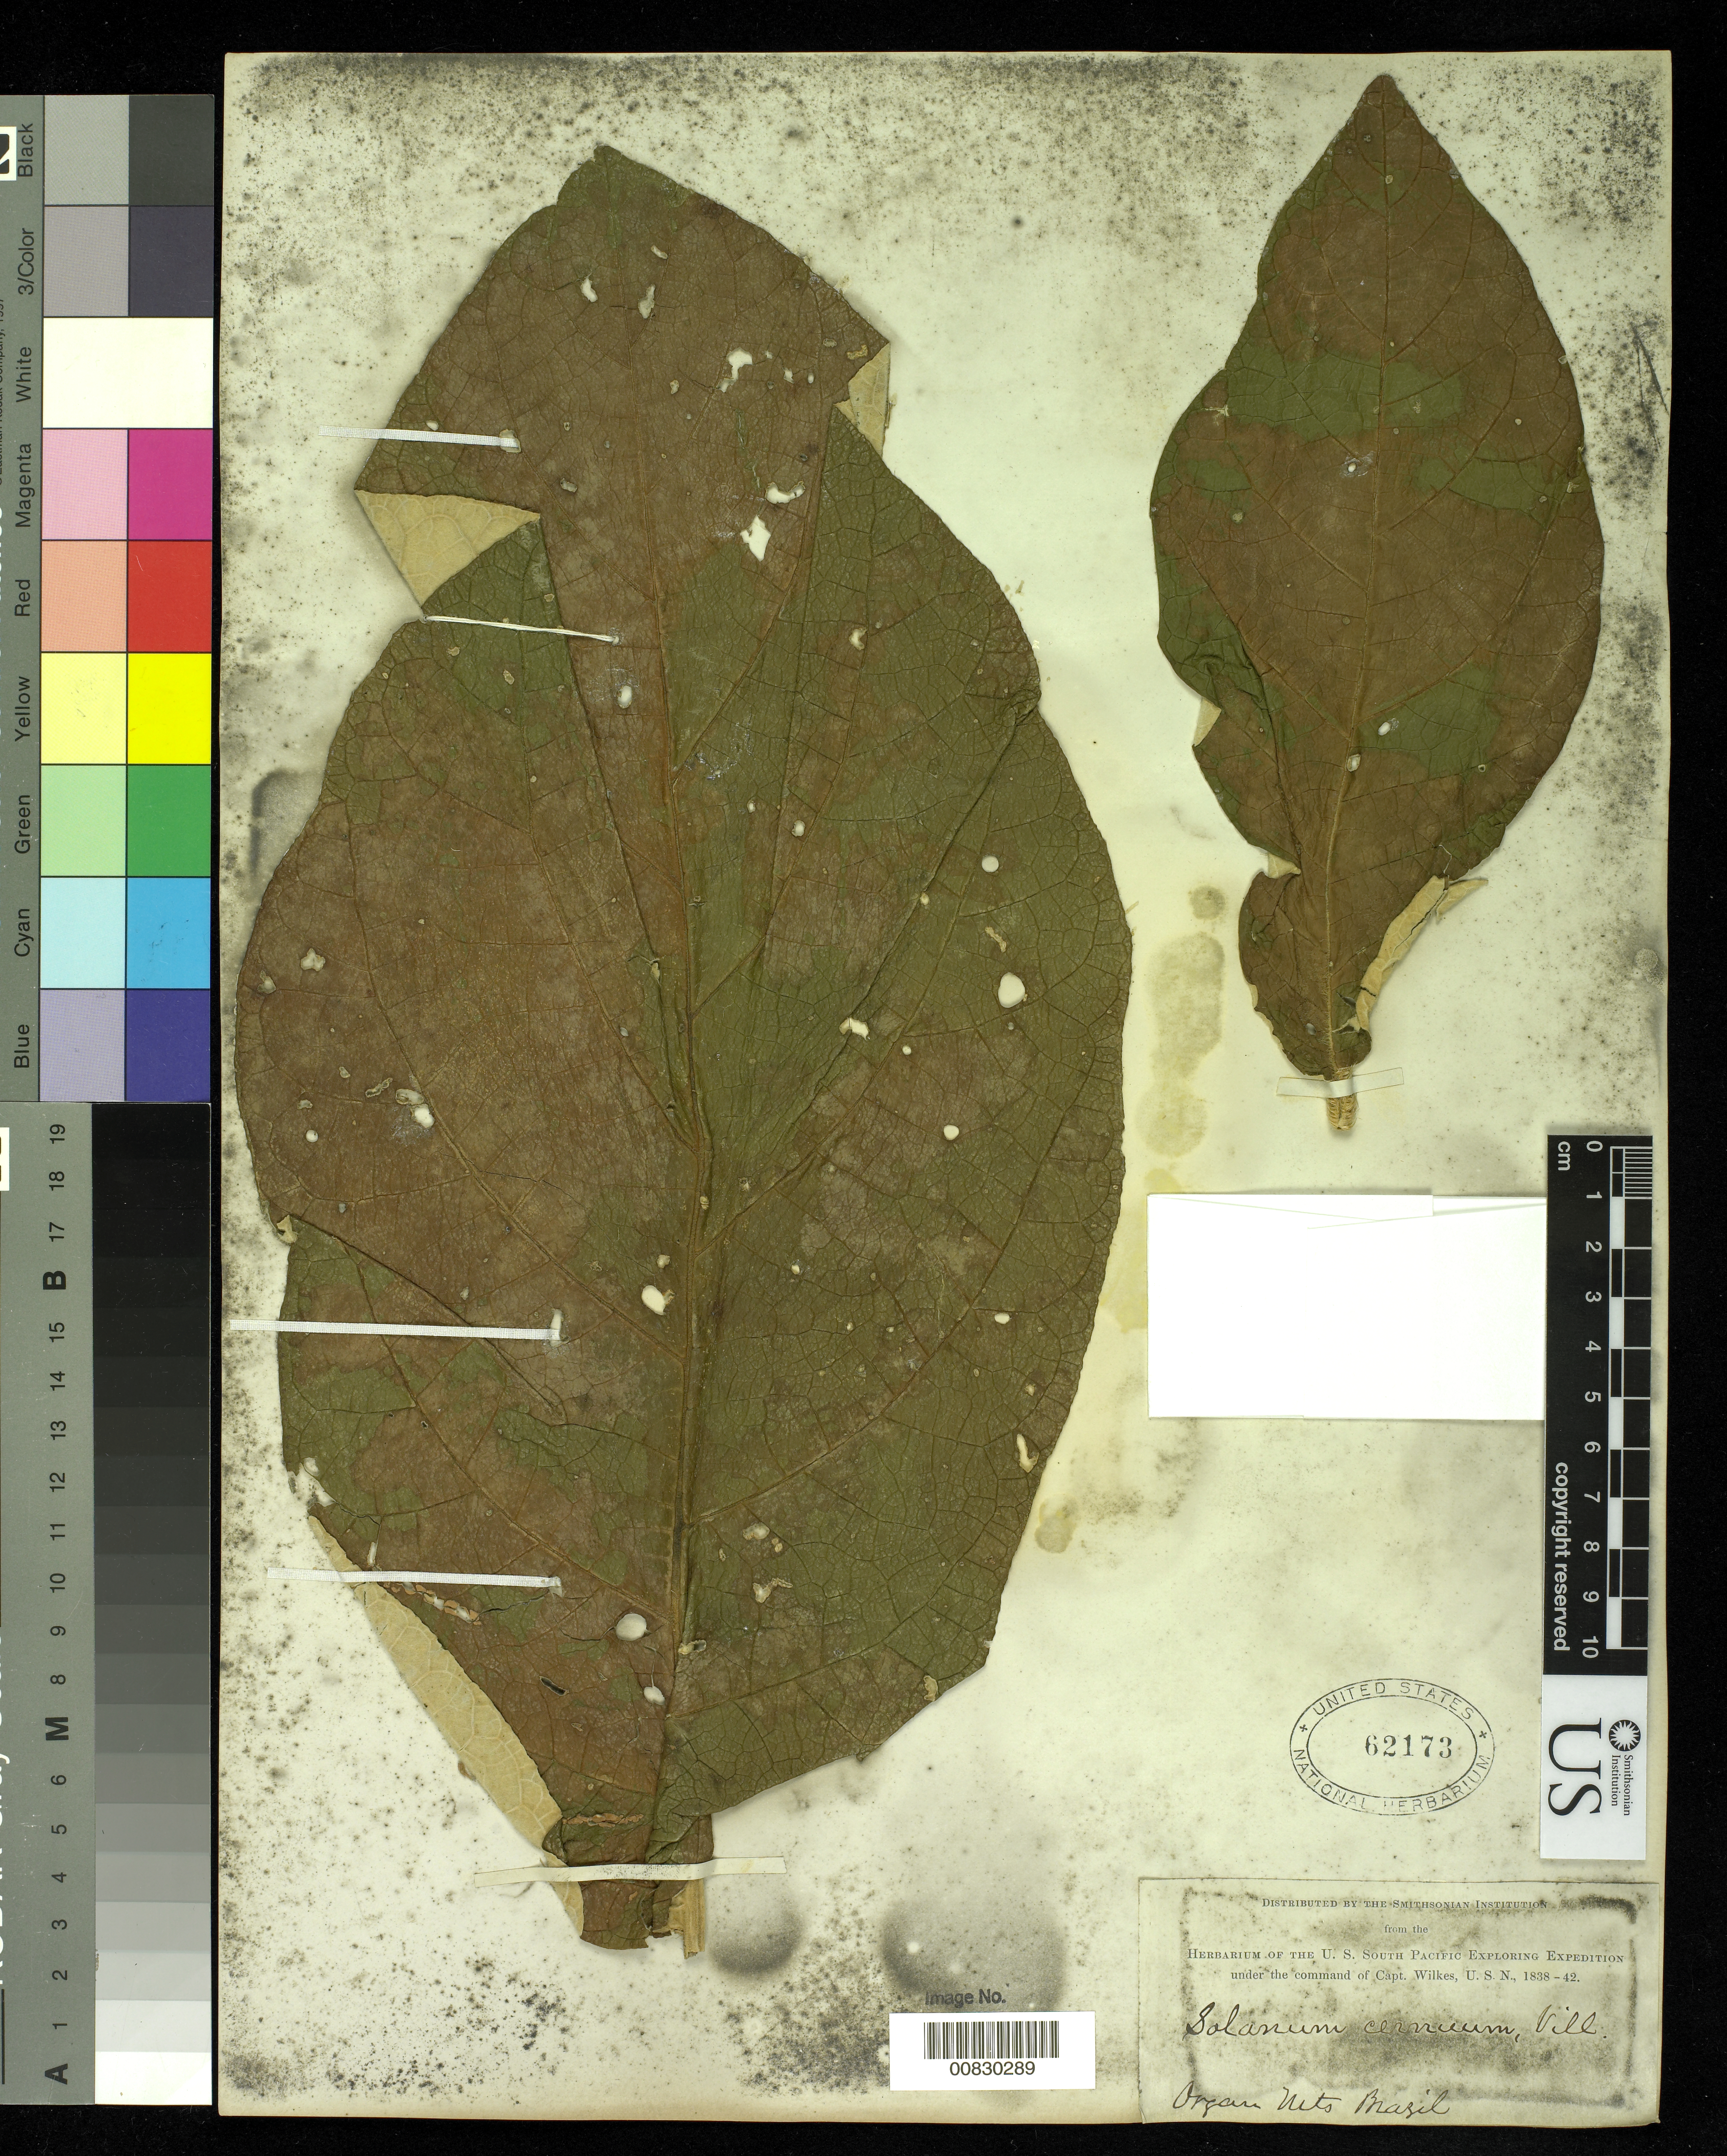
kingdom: Plantae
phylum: Tracheophyta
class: Magnoliopsida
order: Solanales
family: Solanaceae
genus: Solanum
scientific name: Solanum cernuum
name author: Vell.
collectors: Wilkes Explor. Exped.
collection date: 1838/1842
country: Brazil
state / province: Rio de Janeiro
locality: Organ Mountains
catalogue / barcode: US 62173